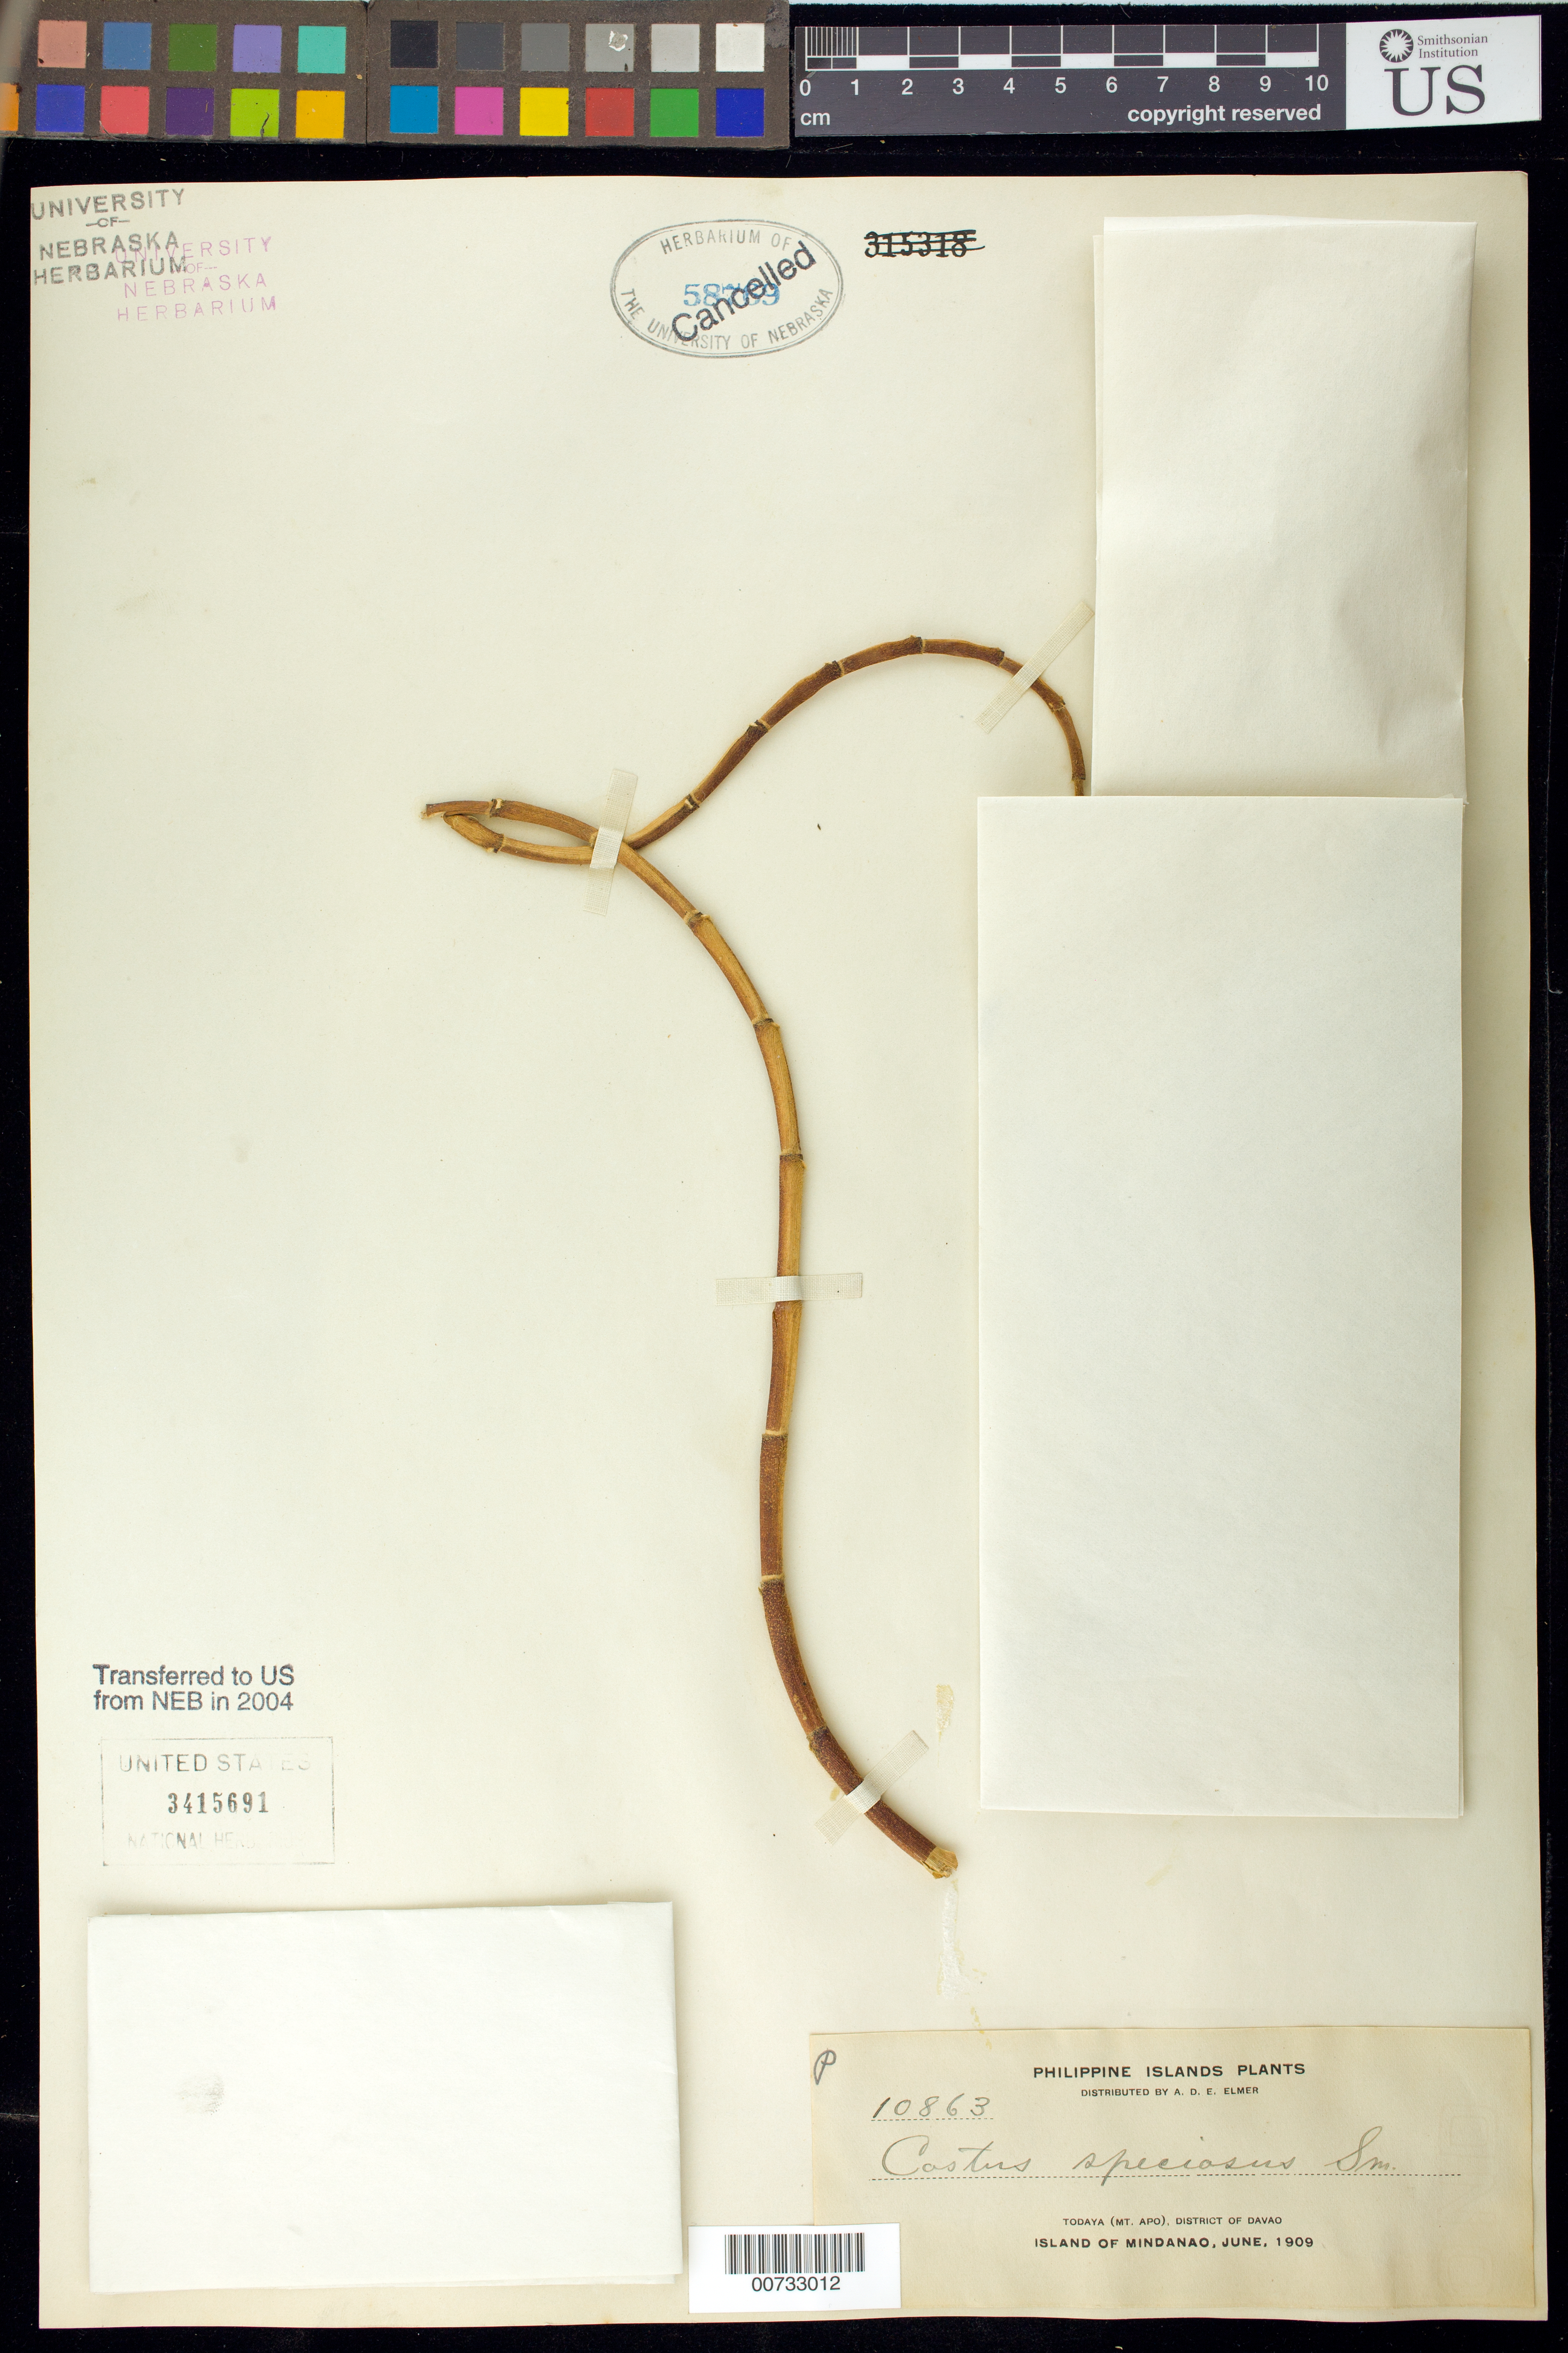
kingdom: Plantae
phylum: Tracheophyta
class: Liliopsida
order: Zingiberales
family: Costaceae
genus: Hellenia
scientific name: Hellenia speciosa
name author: (J. Koenig) S.R. Dutta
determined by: (US) Smithsonian Institution - National Museum of Natural History - Department of Botany (UNITED STATES)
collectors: A. D. E. Elmer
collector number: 10863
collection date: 1909-06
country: Philippines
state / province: Davao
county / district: Davao del Sur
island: Mindanao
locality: Todaya, Mt Apo.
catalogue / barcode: US 3415691